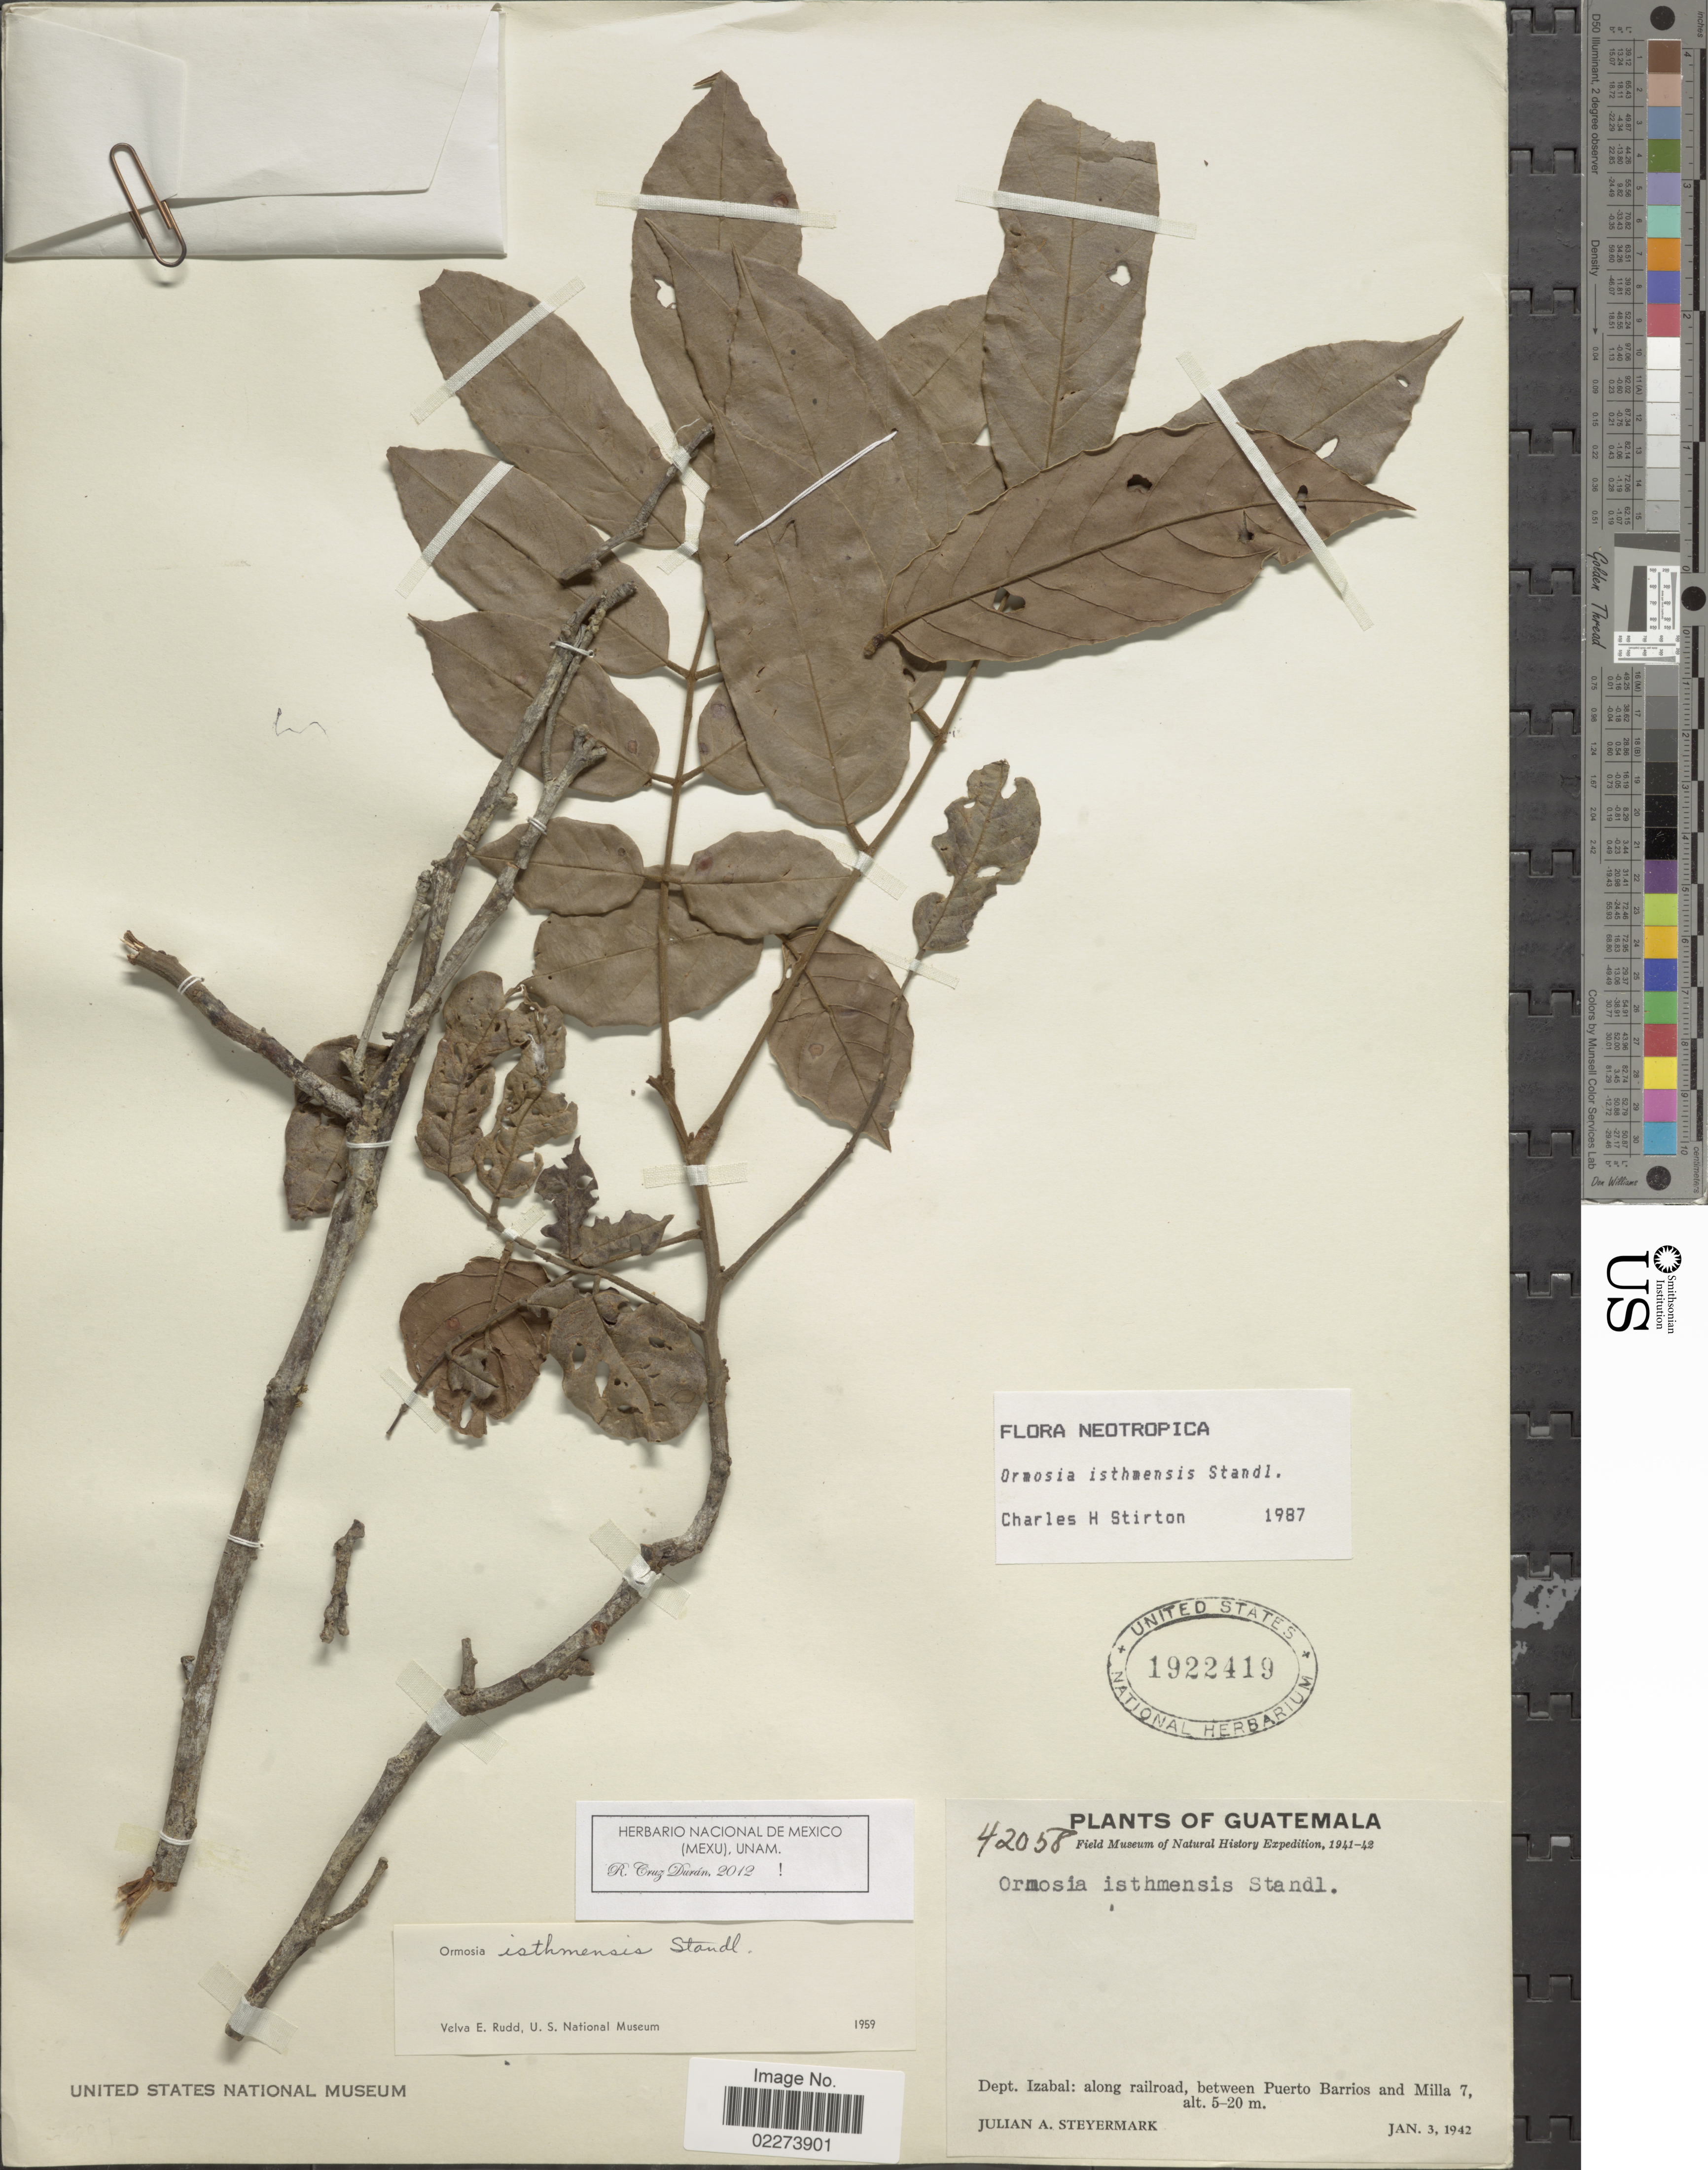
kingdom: Plantae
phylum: Tracheophyta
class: Magnoliopsida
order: Fabales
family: Fabaceae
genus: Ormosia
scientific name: Ormosia isthmensis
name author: Standl.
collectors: J. Steyermark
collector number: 42058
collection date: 1942-01-03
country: Guatemala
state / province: Izabal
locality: Dept. Izabal: along railroad, between Puerto Barrios and Milla 7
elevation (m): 5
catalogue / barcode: US 1922419